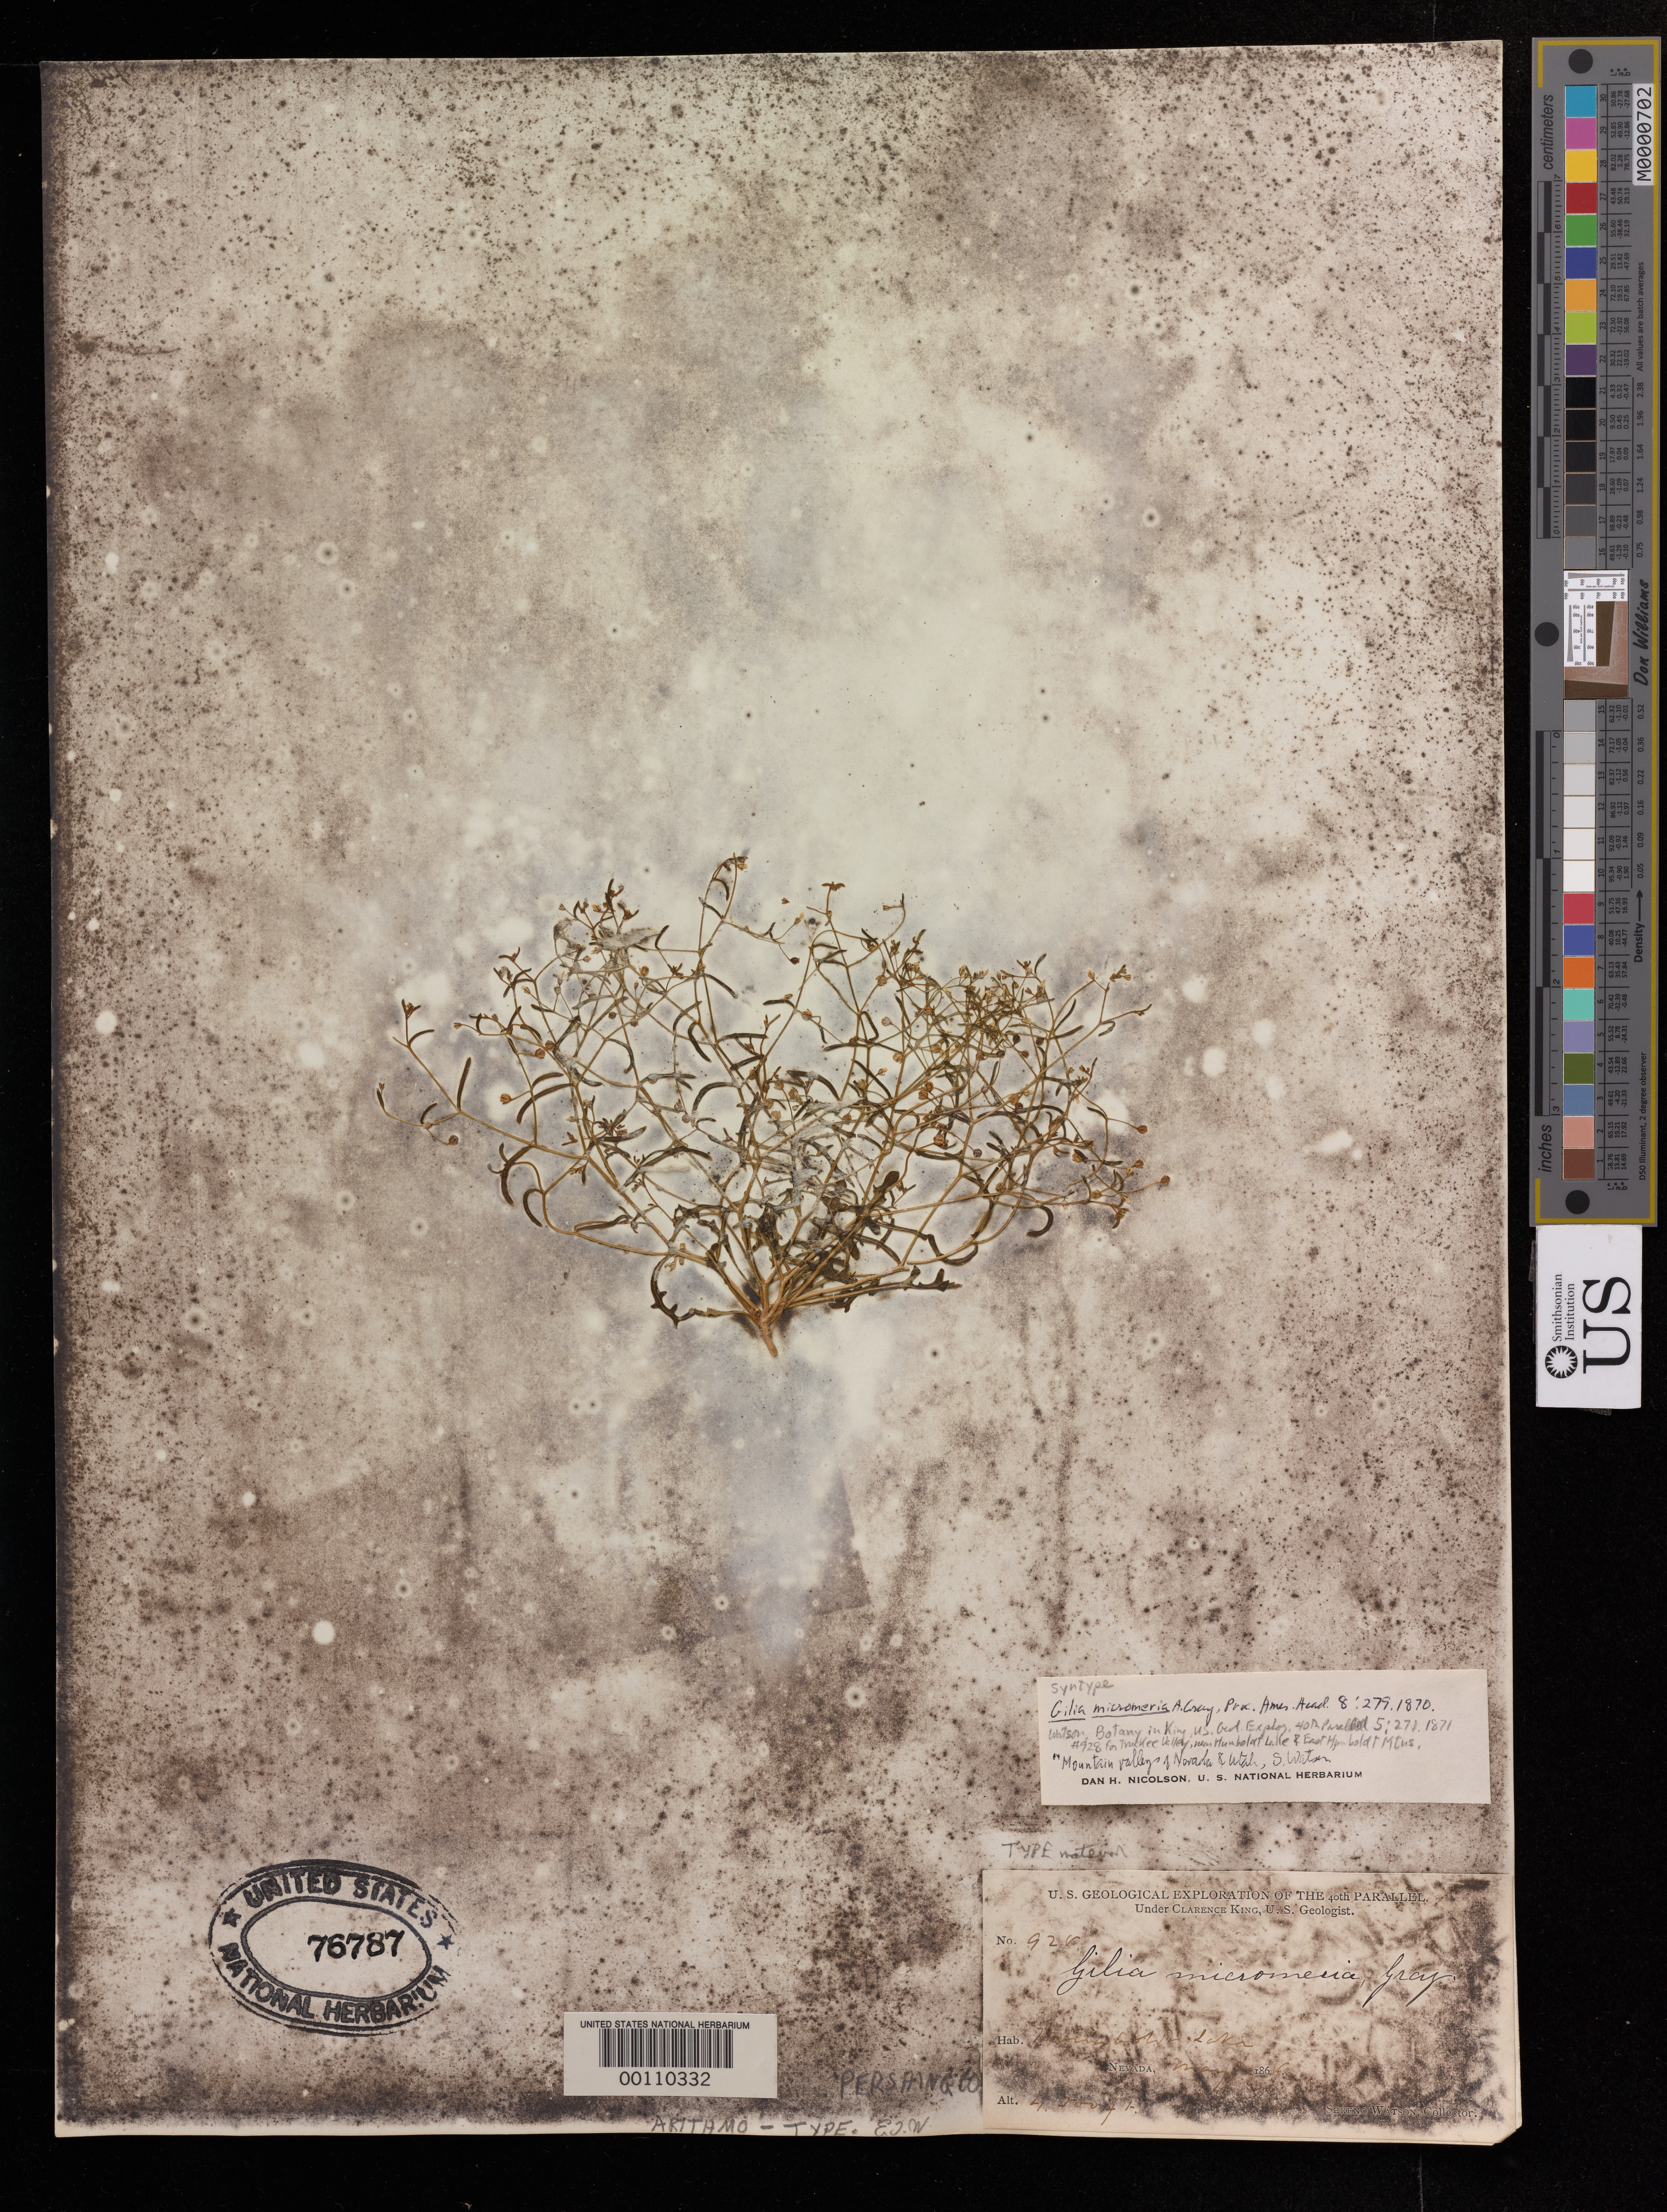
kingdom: Plantae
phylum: Tracheophyta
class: Magnoliopsida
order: Ericales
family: Polemoniaceae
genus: Gilia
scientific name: Gilia micromeria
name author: A. Gray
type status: Isotype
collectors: S. Watson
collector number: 928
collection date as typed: May 1868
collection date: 1868-05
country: United States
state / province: Nevada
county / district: Pershing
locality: Near Humboldt Lake.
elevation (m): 1311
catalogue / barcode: US 76787